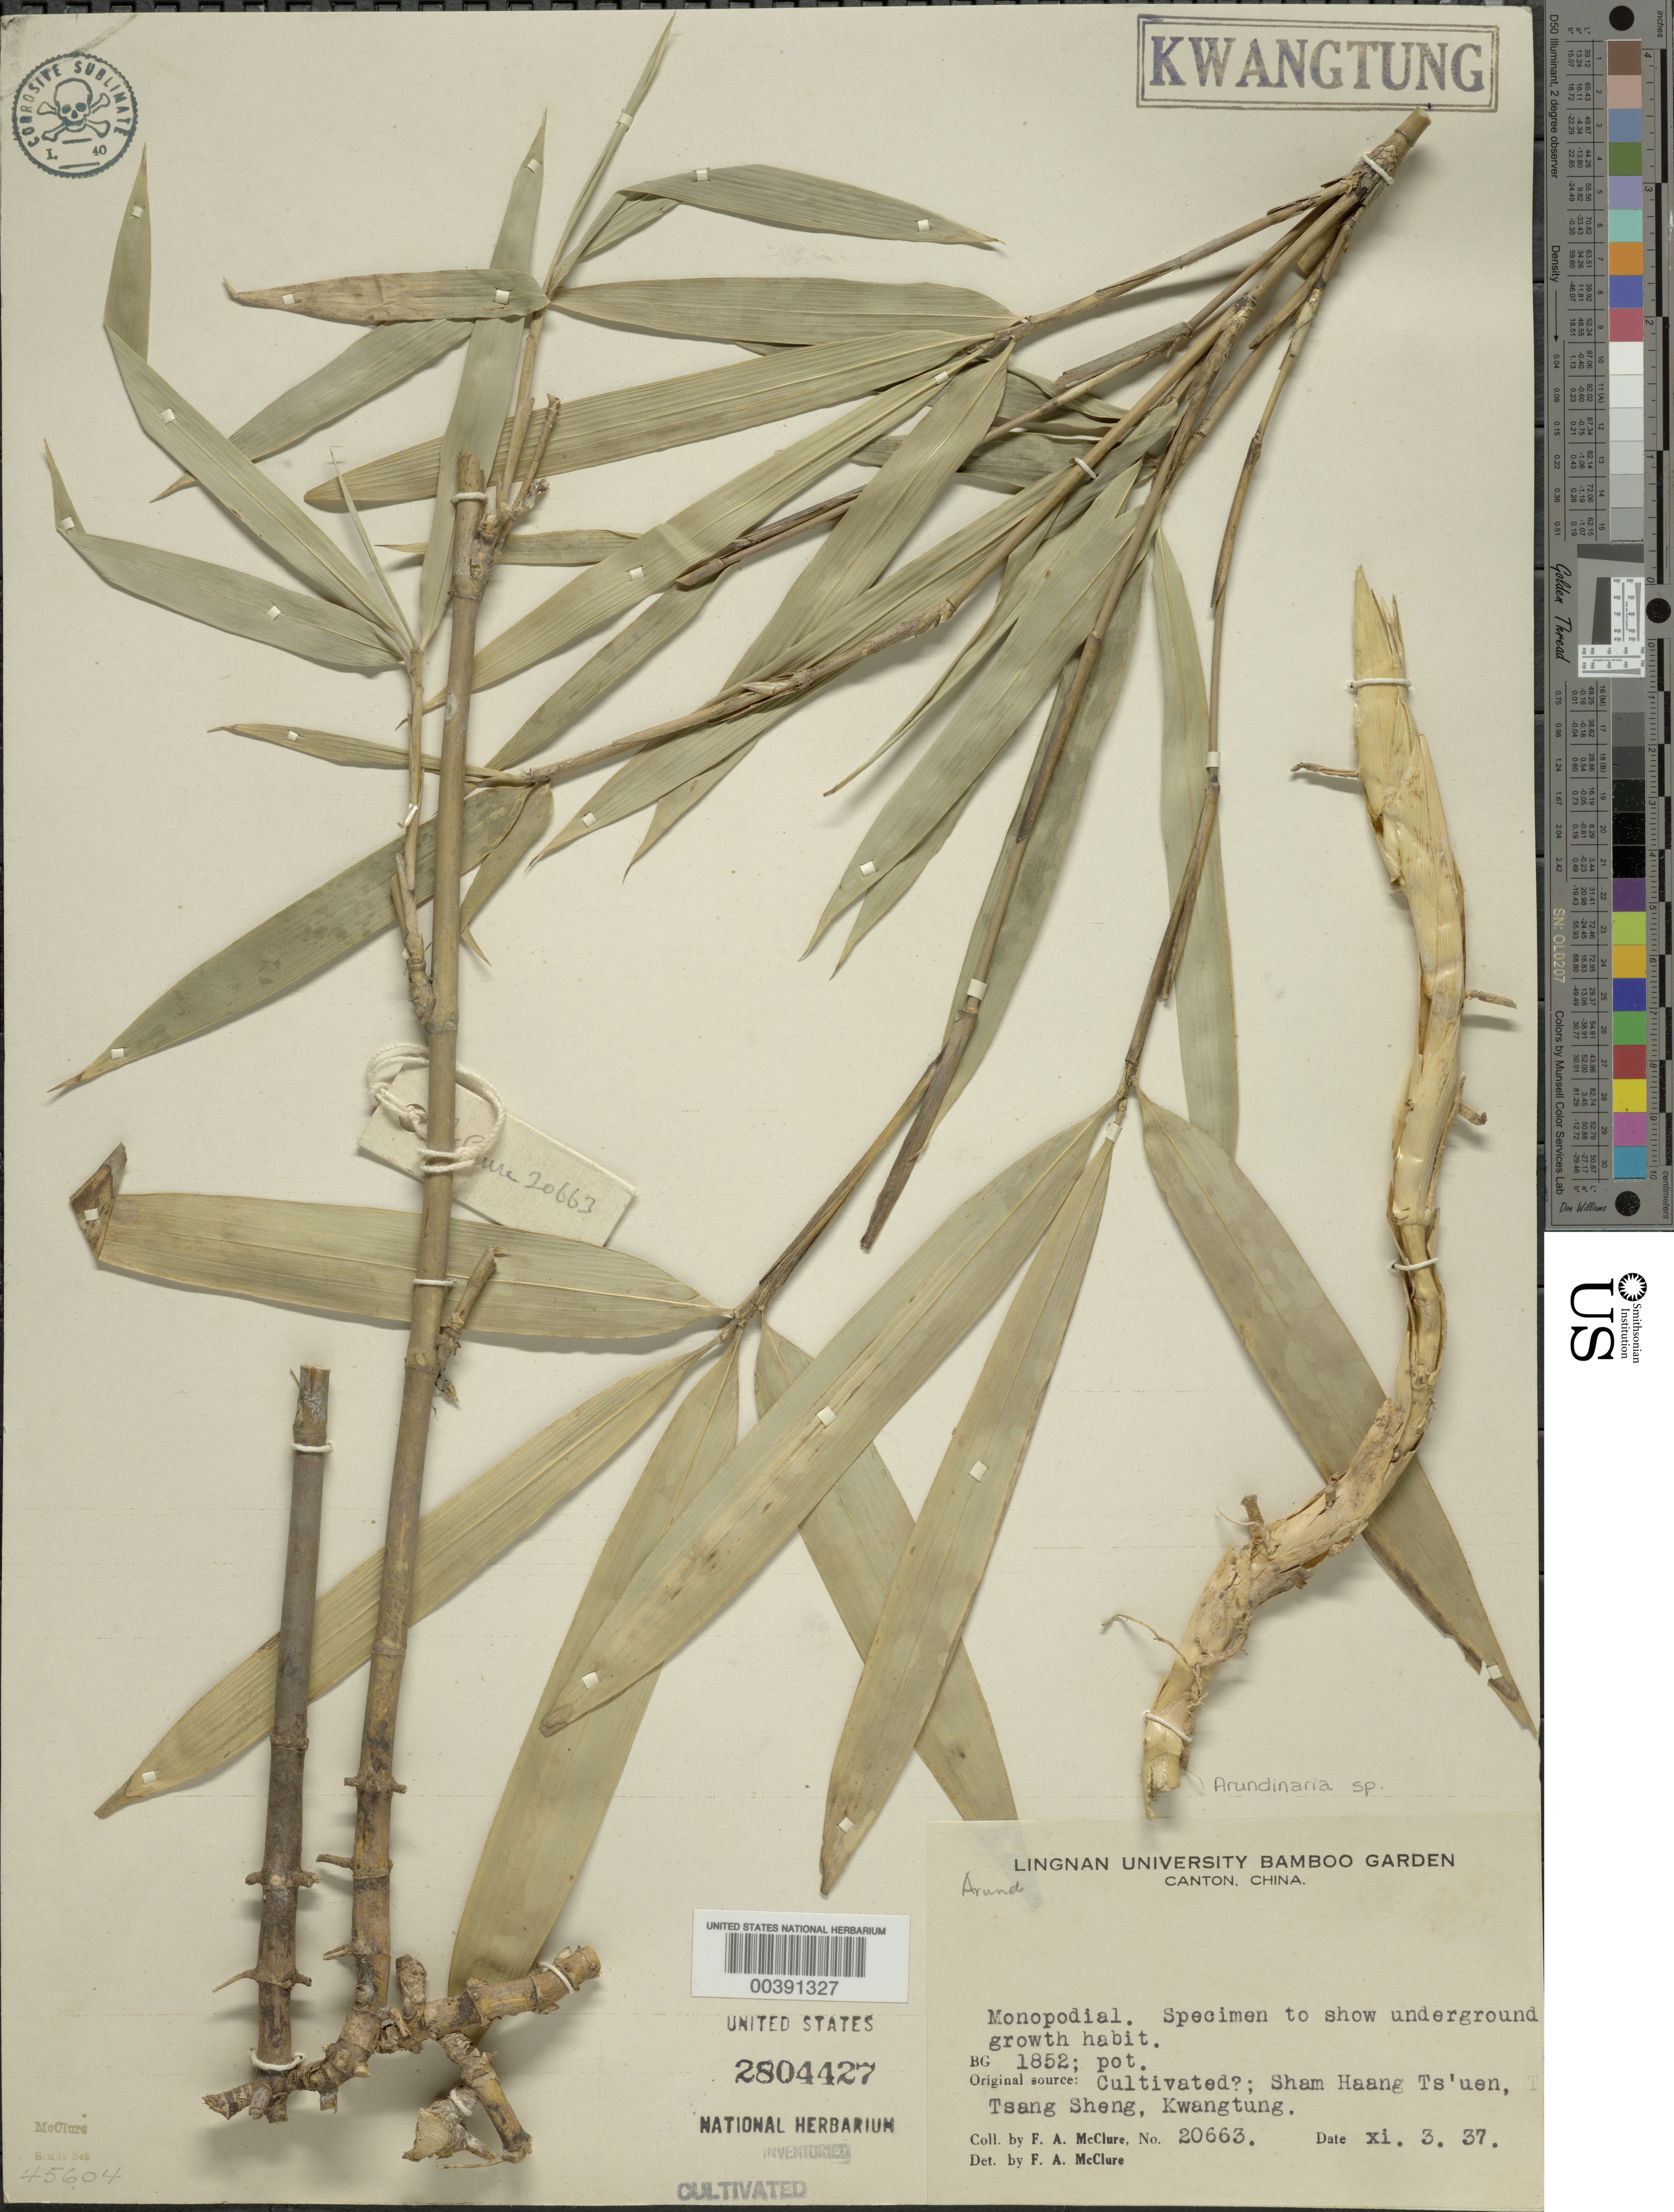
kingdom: Plantae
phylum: Tracheophyta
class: Liliopsida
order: Poales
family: Poaceae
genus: Arundinaria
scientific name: Arundinaria sp.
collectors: F. A. McClure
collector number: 20663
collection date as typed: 03 Nov 1937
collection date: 1937-11-03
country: China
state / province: Guangdong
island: Honam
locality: Lingnan univ. bg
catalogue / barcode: US 2804427